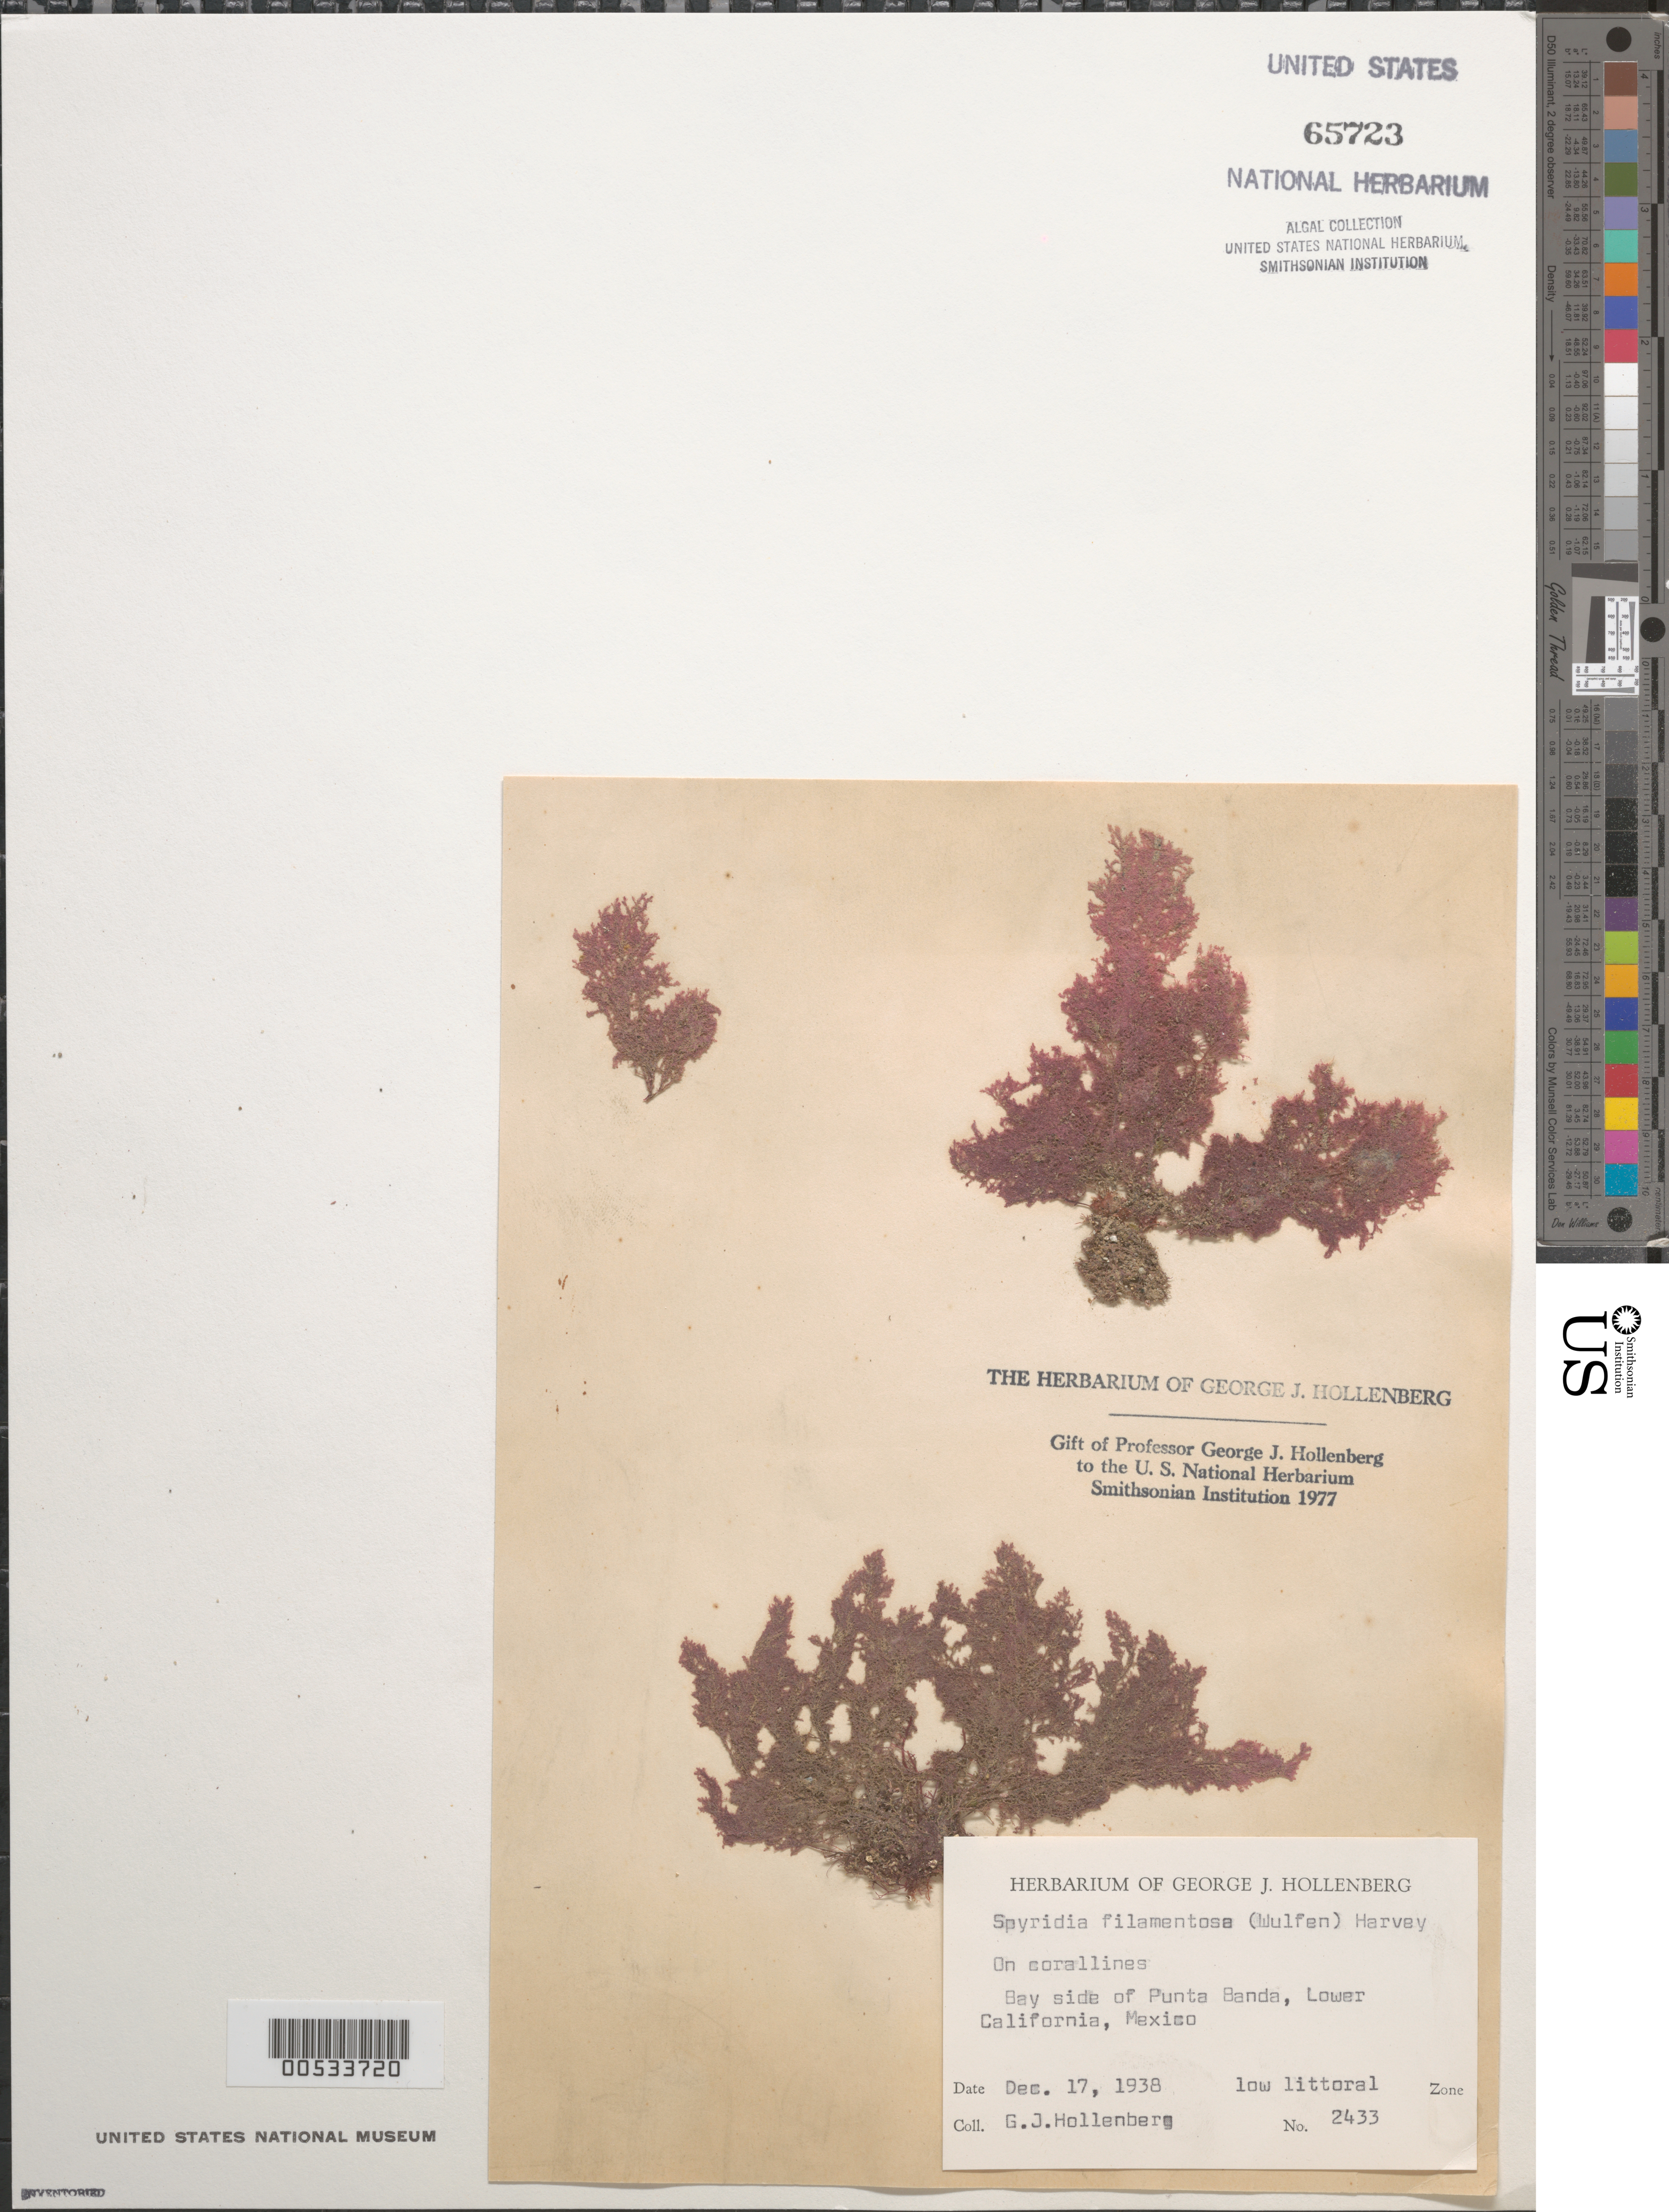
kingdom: Plantae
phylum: Rhodophyta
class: Florideophyceae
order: Ceramiales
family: Spyridiaceae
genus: Spyridia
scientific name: Spyridia filamentosa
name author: (Wulfen) Harv.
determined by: Hollenberg, George J.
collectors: G. Hollenberg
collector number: GJH 2433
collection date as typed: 17 Dec 1938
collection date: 1938-12-17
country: Mexico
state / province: Baja California Norte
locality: Bay side of Punta Banda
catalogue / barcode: US 65723